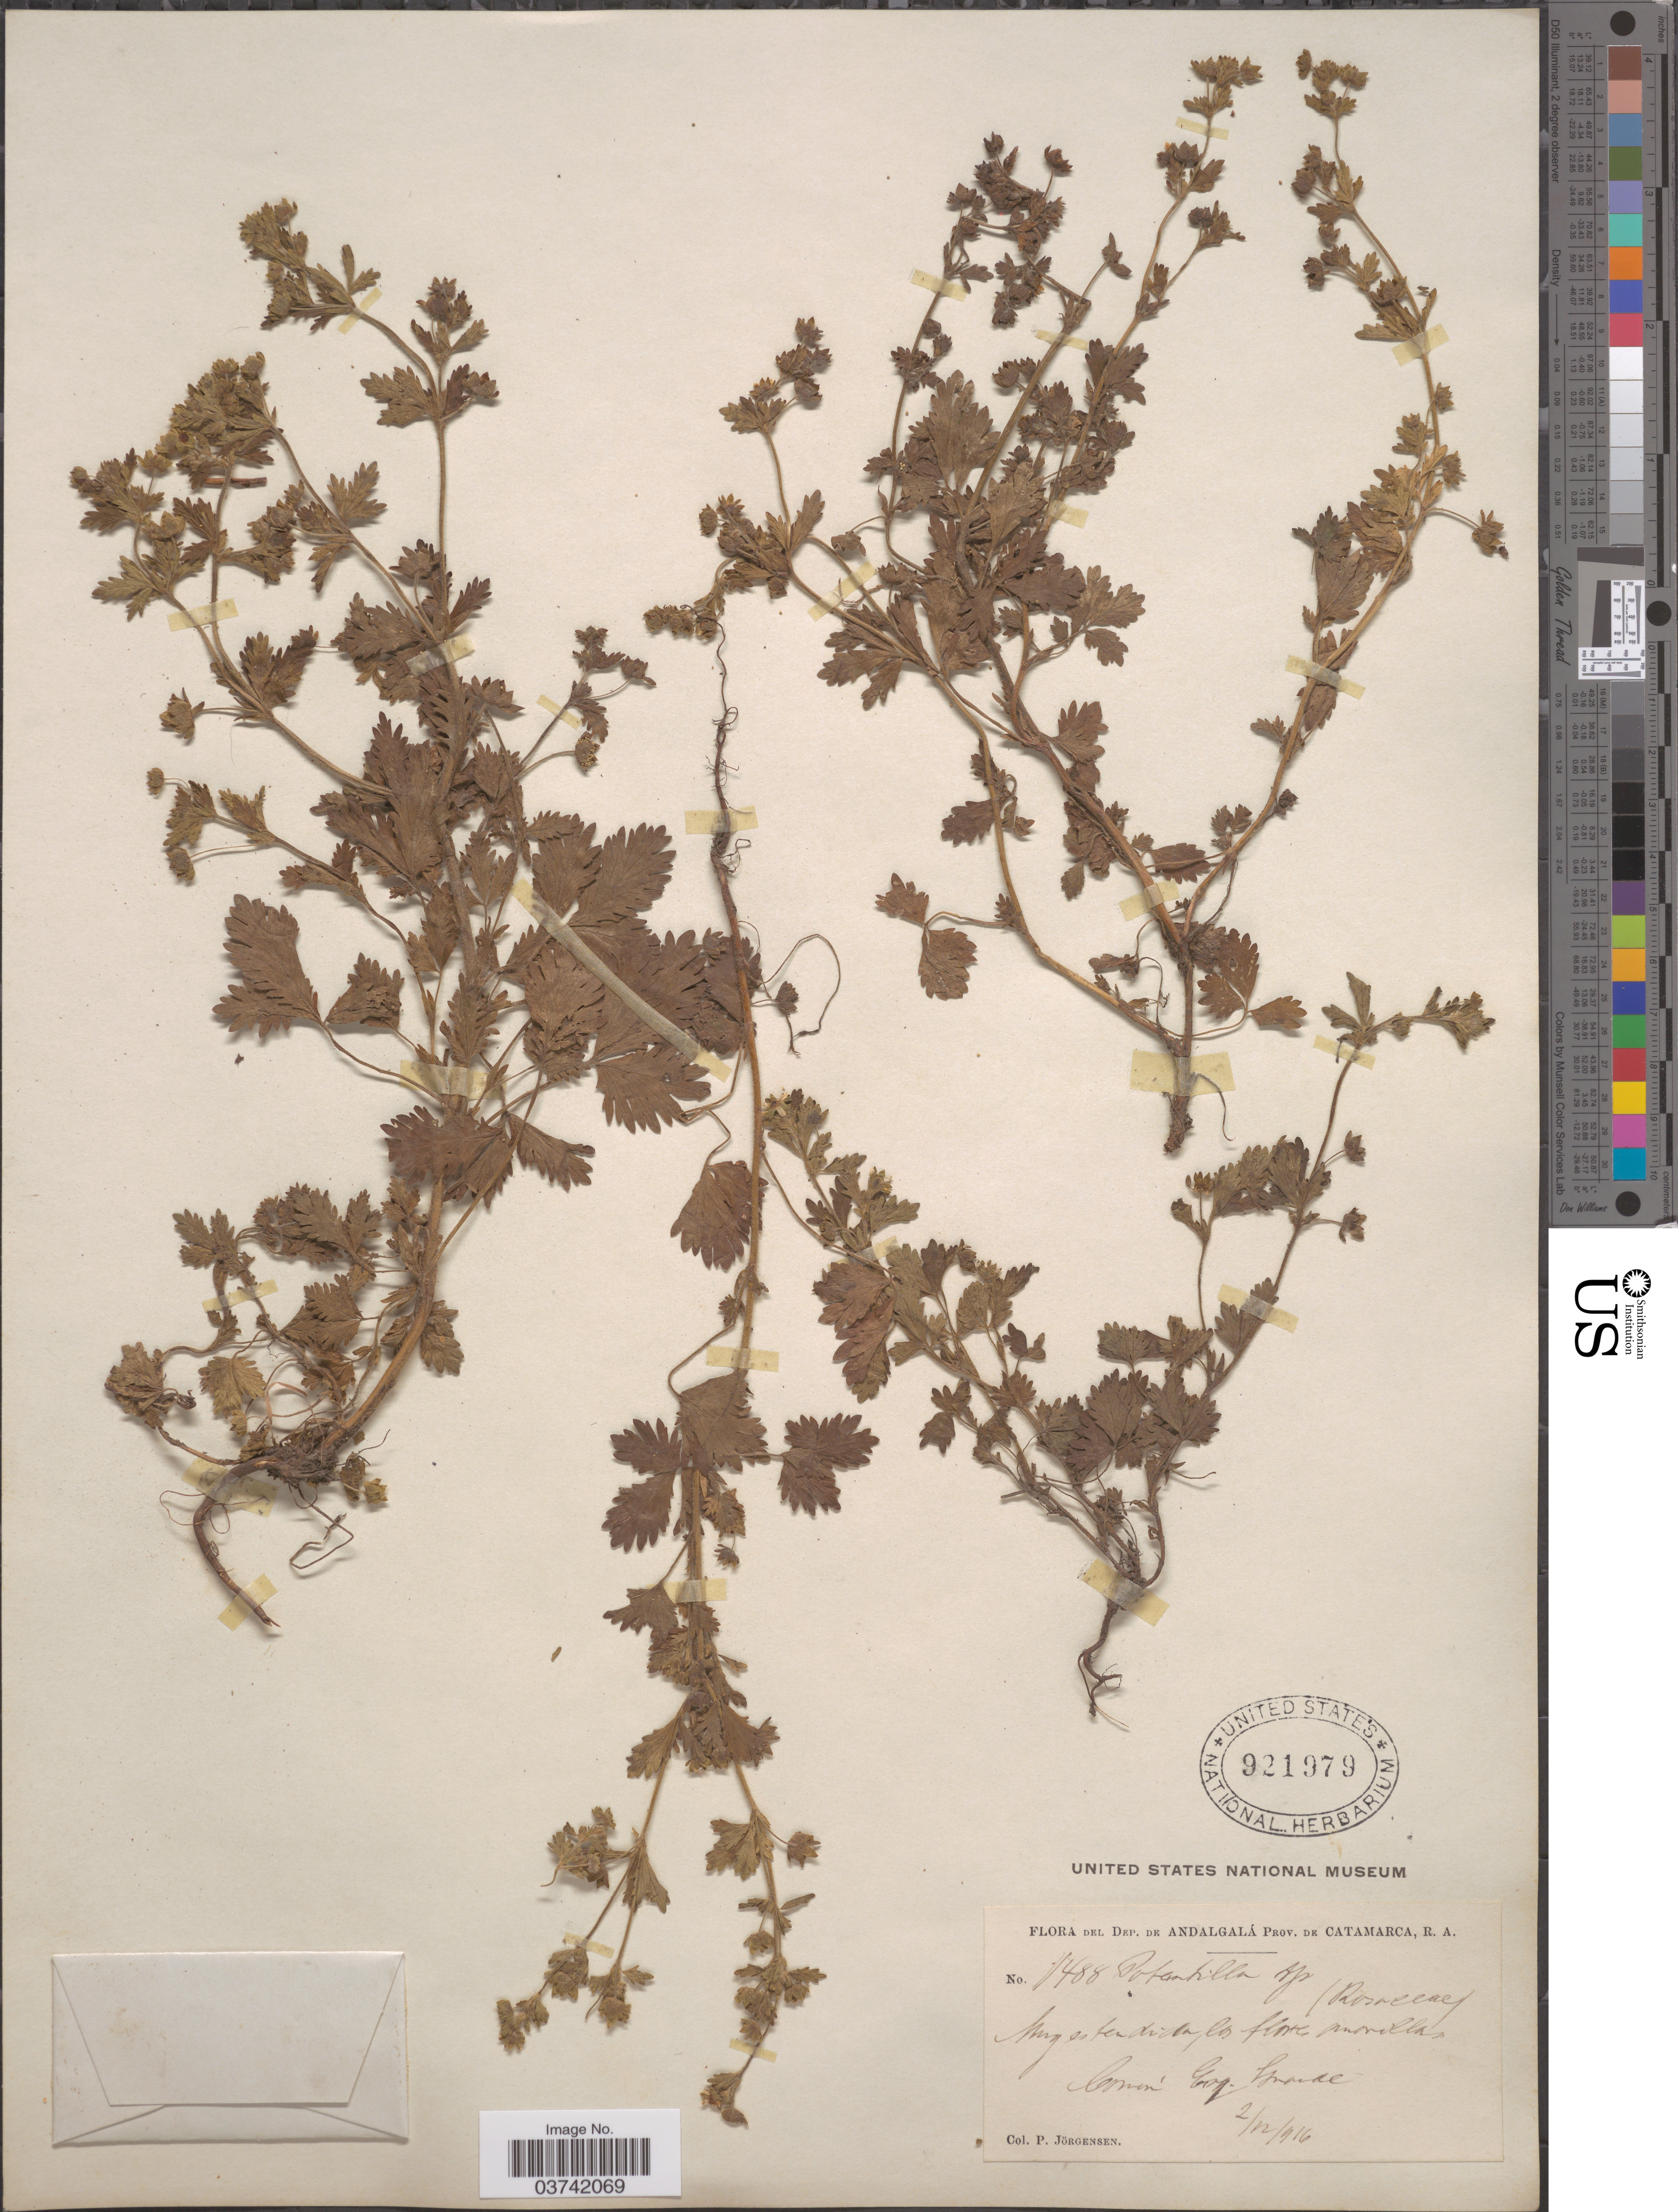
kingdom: Plantae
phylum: Tracheophyta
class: Magnoliopsida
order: Rosales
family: Rosaceae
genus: Potentilla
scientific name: Potentilla millegrana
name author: Engelm. ex Lehm.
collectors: P. Jörgensen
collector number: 1488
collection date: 1916-12-02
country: Argentina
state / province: Catamarca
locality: Dep. de Andalgalá. Común Esq. Grande.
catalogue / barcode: US 921979